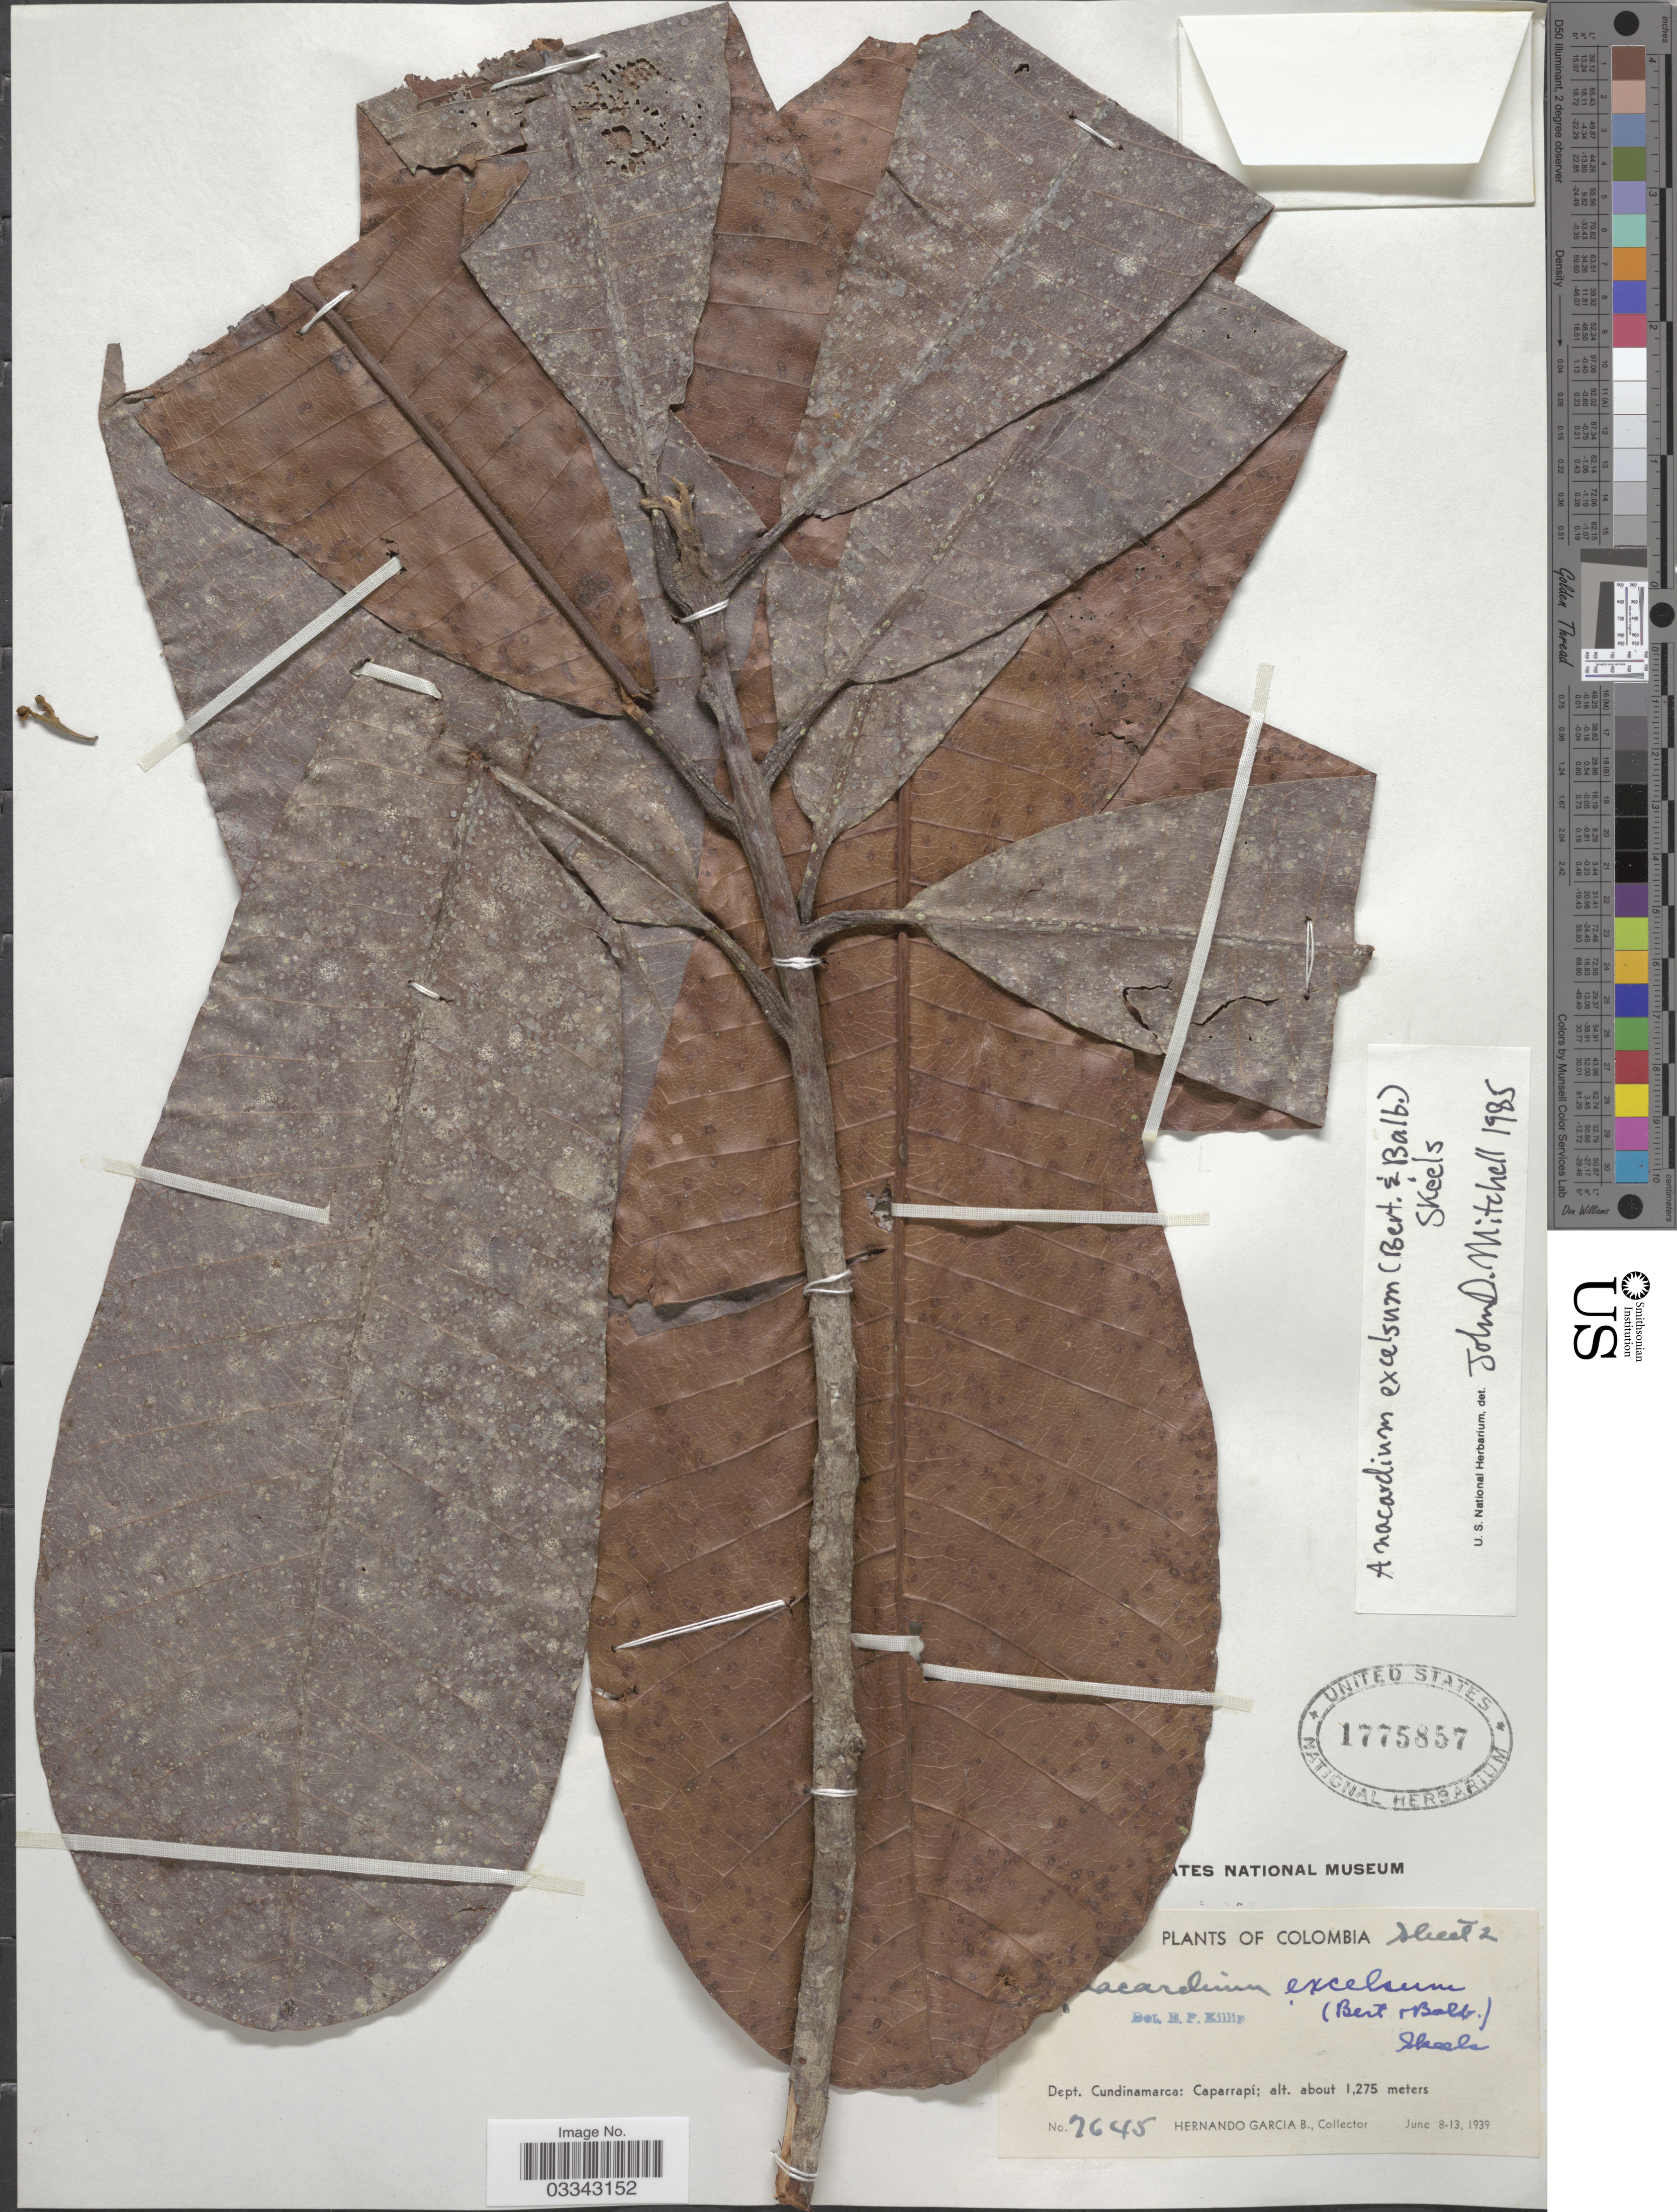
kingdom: Plantae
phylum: Tracheophyta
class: Magnoliopsida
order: Sapindales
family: Anacardiaceae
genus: Anacardium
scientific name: Anacardium excelsum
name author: (Kunth) Skeels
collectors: H. García Barriga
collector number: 7645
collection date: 1939-06-08/1939-06-13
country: Colombia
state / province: Cundinamarca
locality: Dept. Cundinamarca: Caparrapí.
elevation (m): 1275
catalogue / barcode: US 1775857